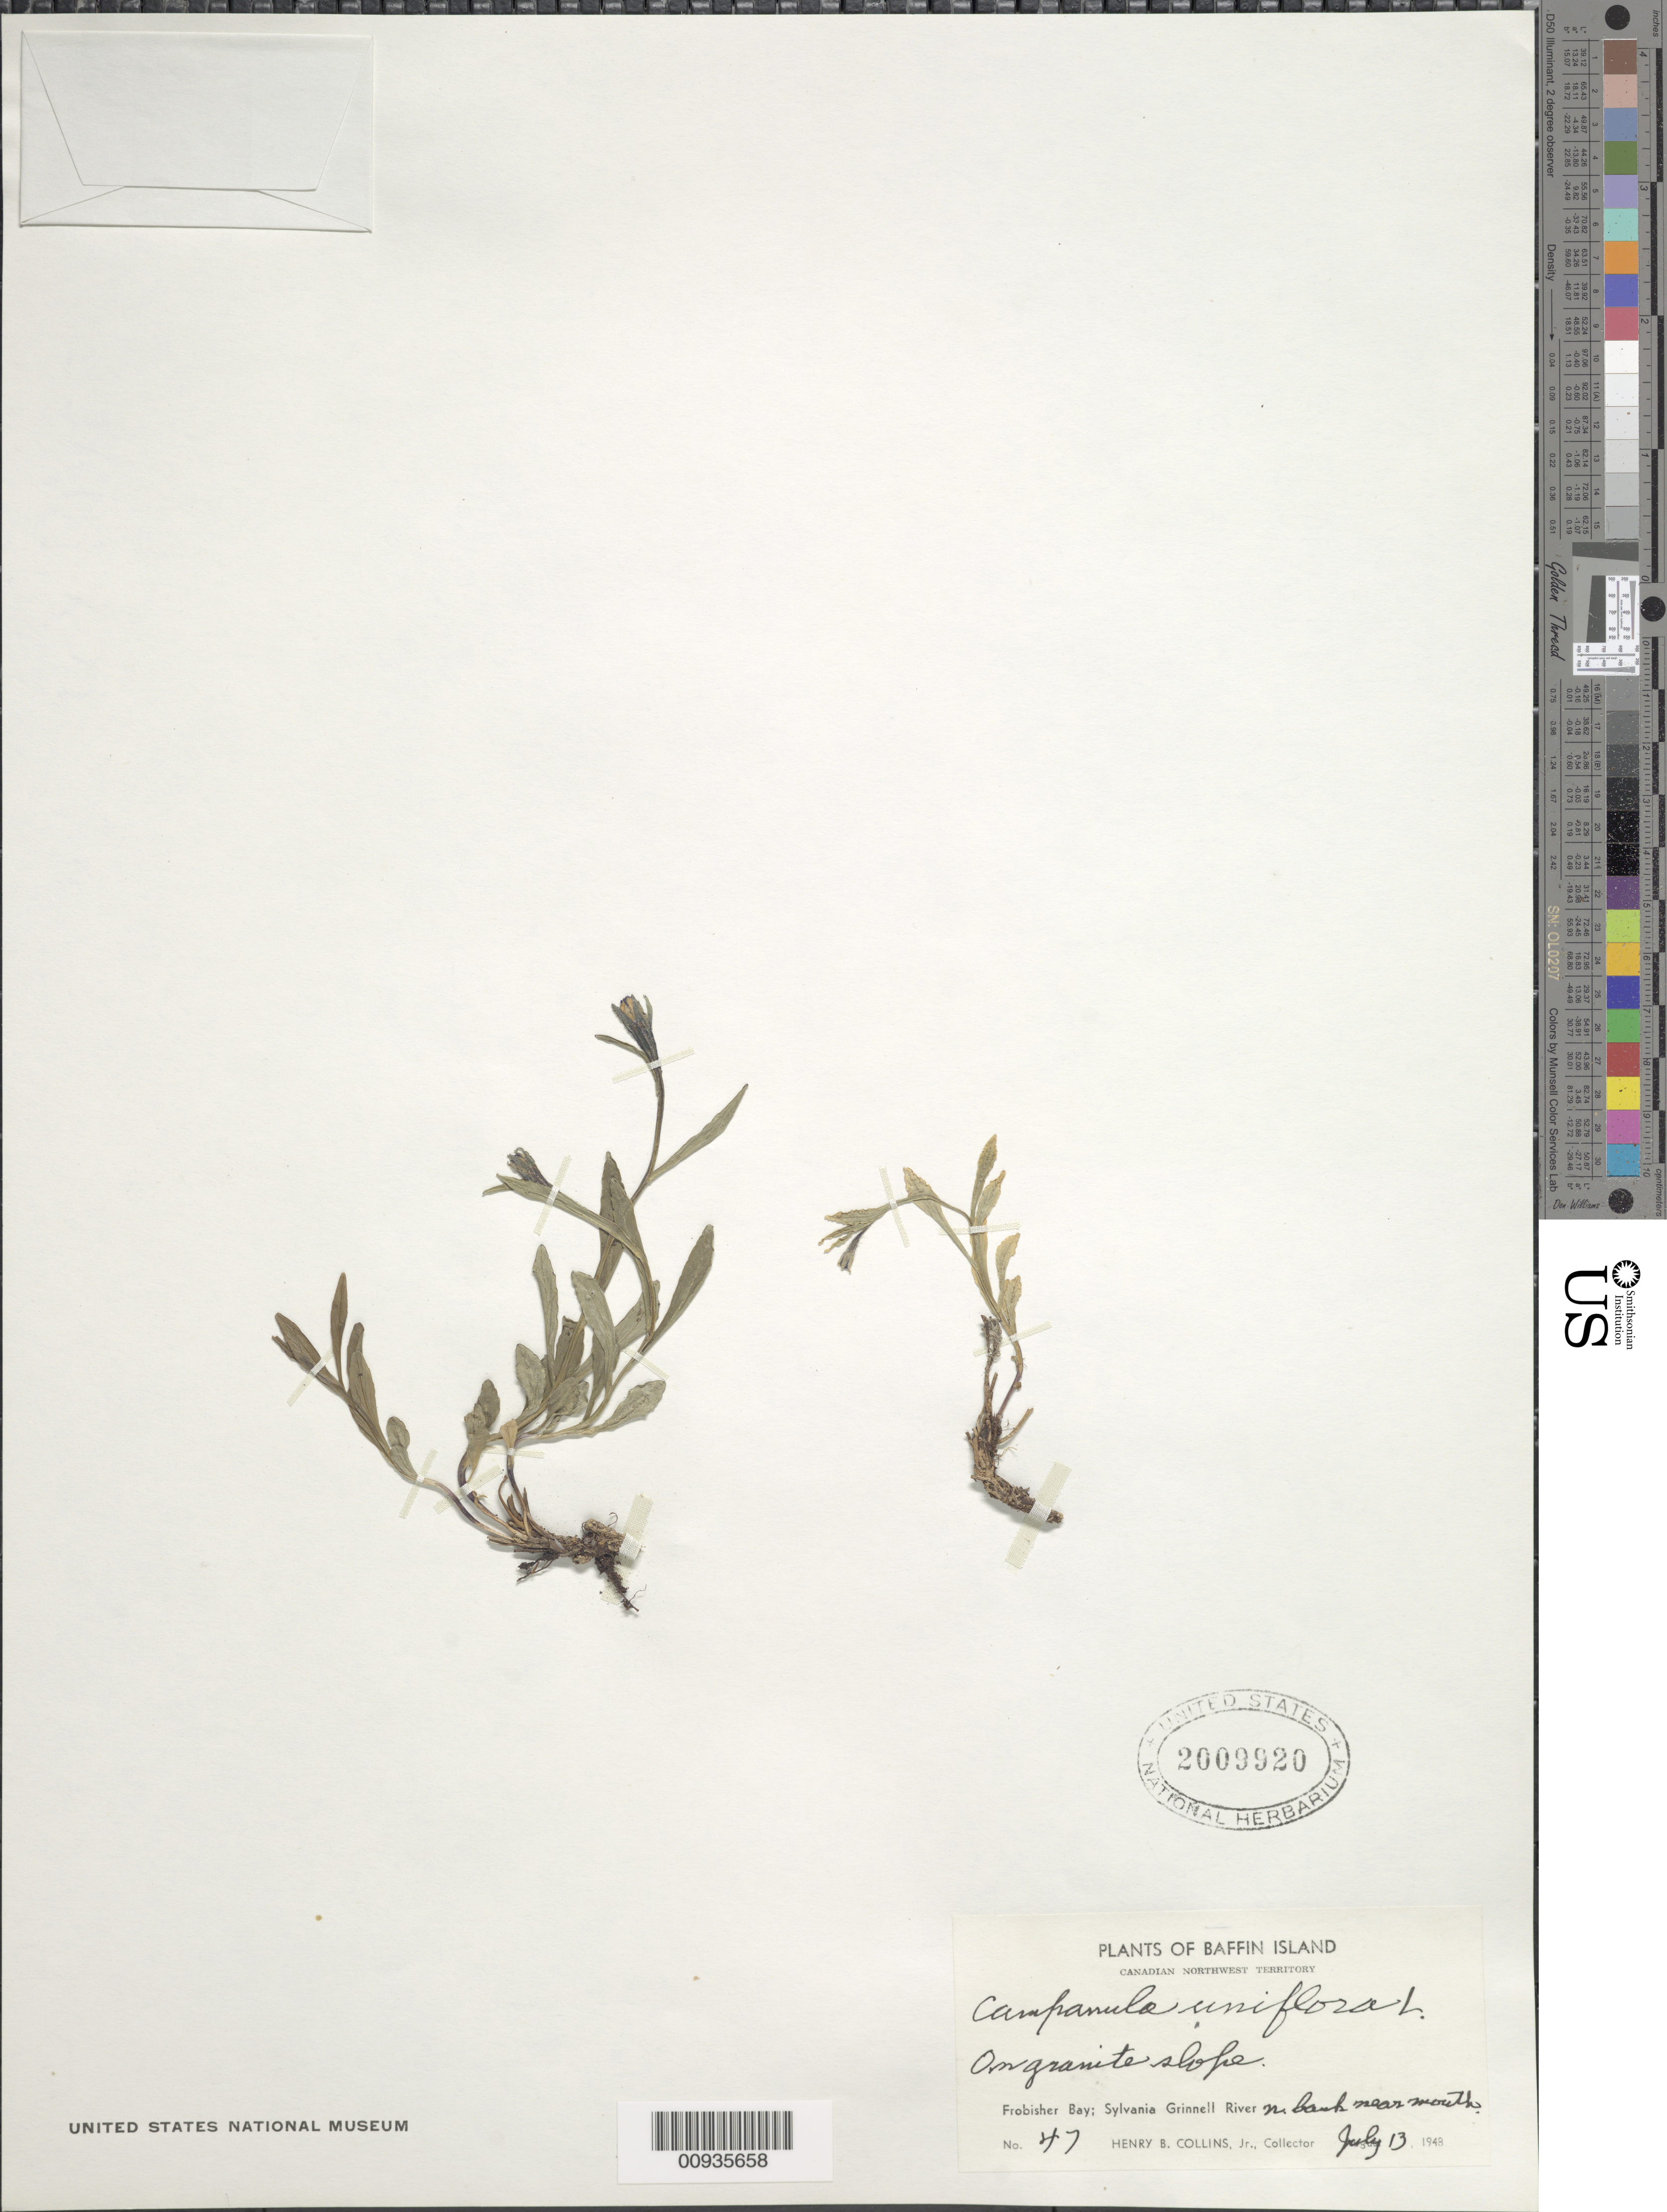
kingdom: Plantae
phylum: Tracheophyta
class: Magnoliopsida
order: Asterales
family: Campanulaceae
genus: Campanula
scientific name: Campanula uniflora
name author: L.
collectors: H. Collins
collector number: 47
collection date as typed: July 13, 1948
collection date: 1948-07-13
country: Canada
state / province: Northwest Territories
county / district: Baffin I.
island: Baffin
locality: Frobisher Bay, Sylvania Grinnell River, n. bank near mouth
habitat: on granite slope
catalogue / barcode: US 2009920